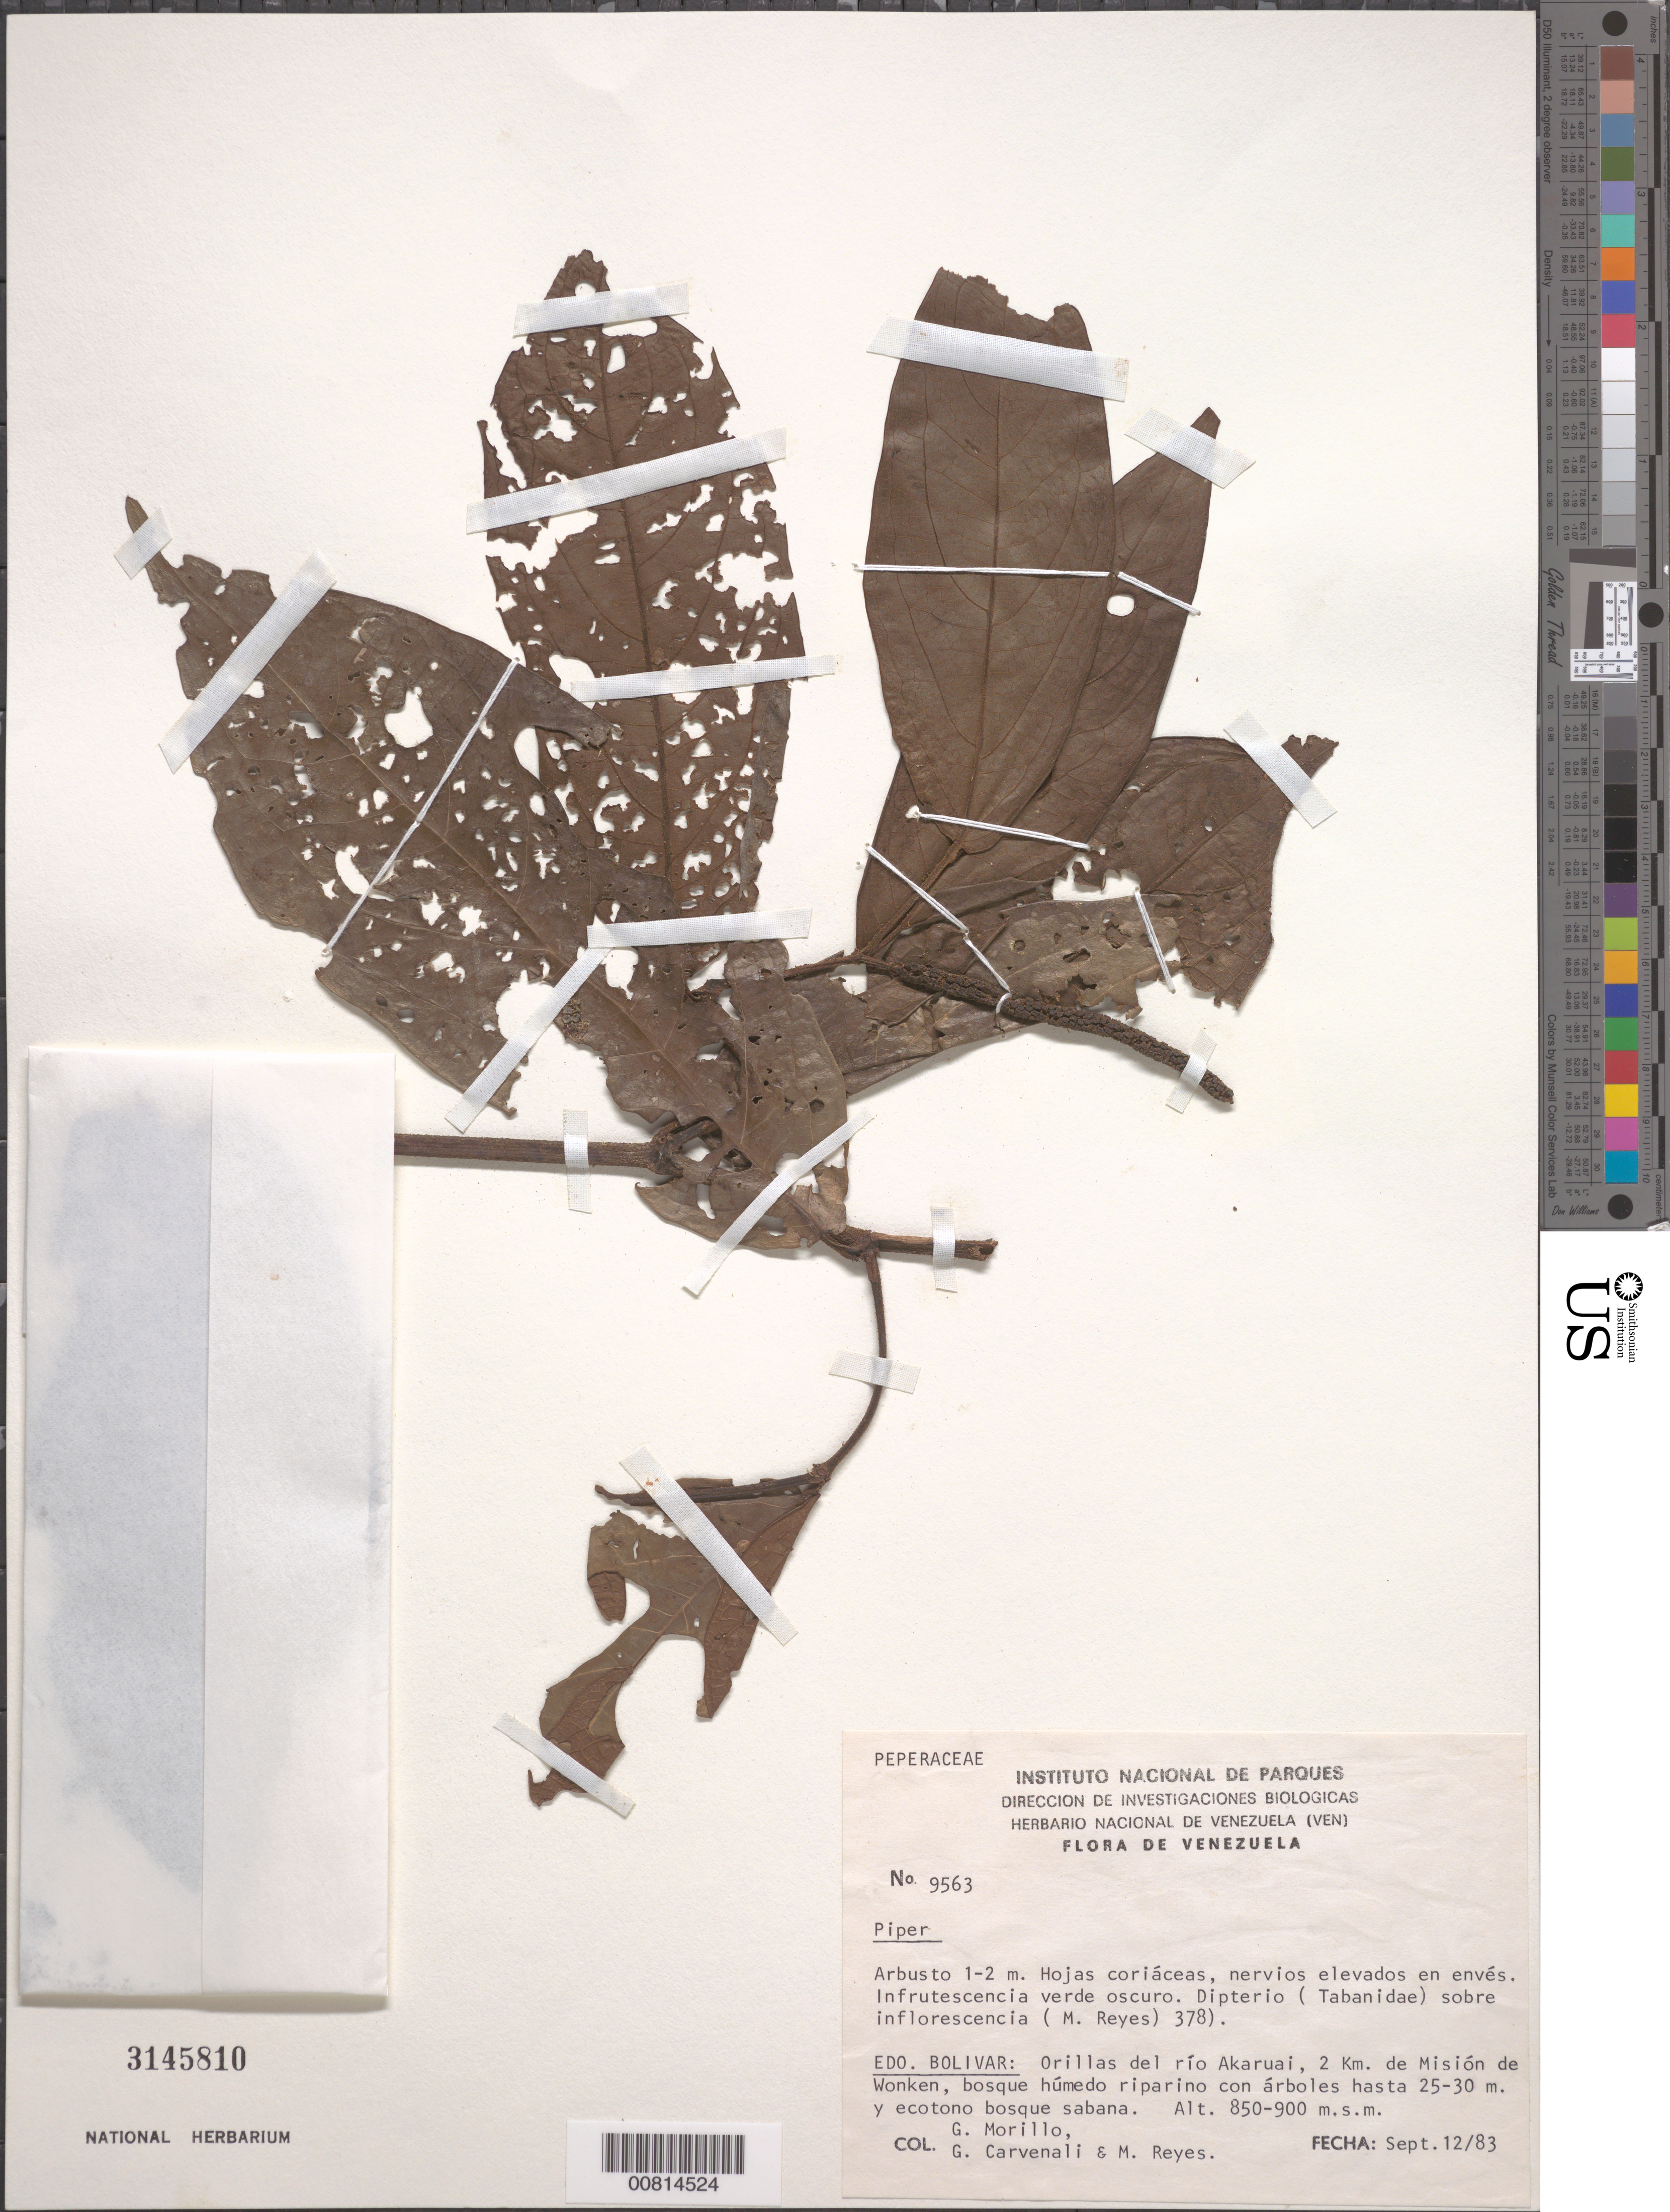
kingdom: Plantae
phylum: Tracheophyta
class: Magnoliopsida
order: Piperales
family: Piperaceae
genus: Piper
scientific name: Piper sp.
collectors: G. Morillo, G. Carnevali & M. Reyes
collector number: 9563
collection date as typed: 12-Sep-83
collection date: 1983-09-12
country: Venezuela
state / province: Bolívar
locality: Río Akaruai, 2 km from Misión de Wonken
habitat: Bosque humedo riparino con arboles hasta 25-30 m y ecotono bosque sabana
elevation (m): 850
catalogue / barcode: US 3145810